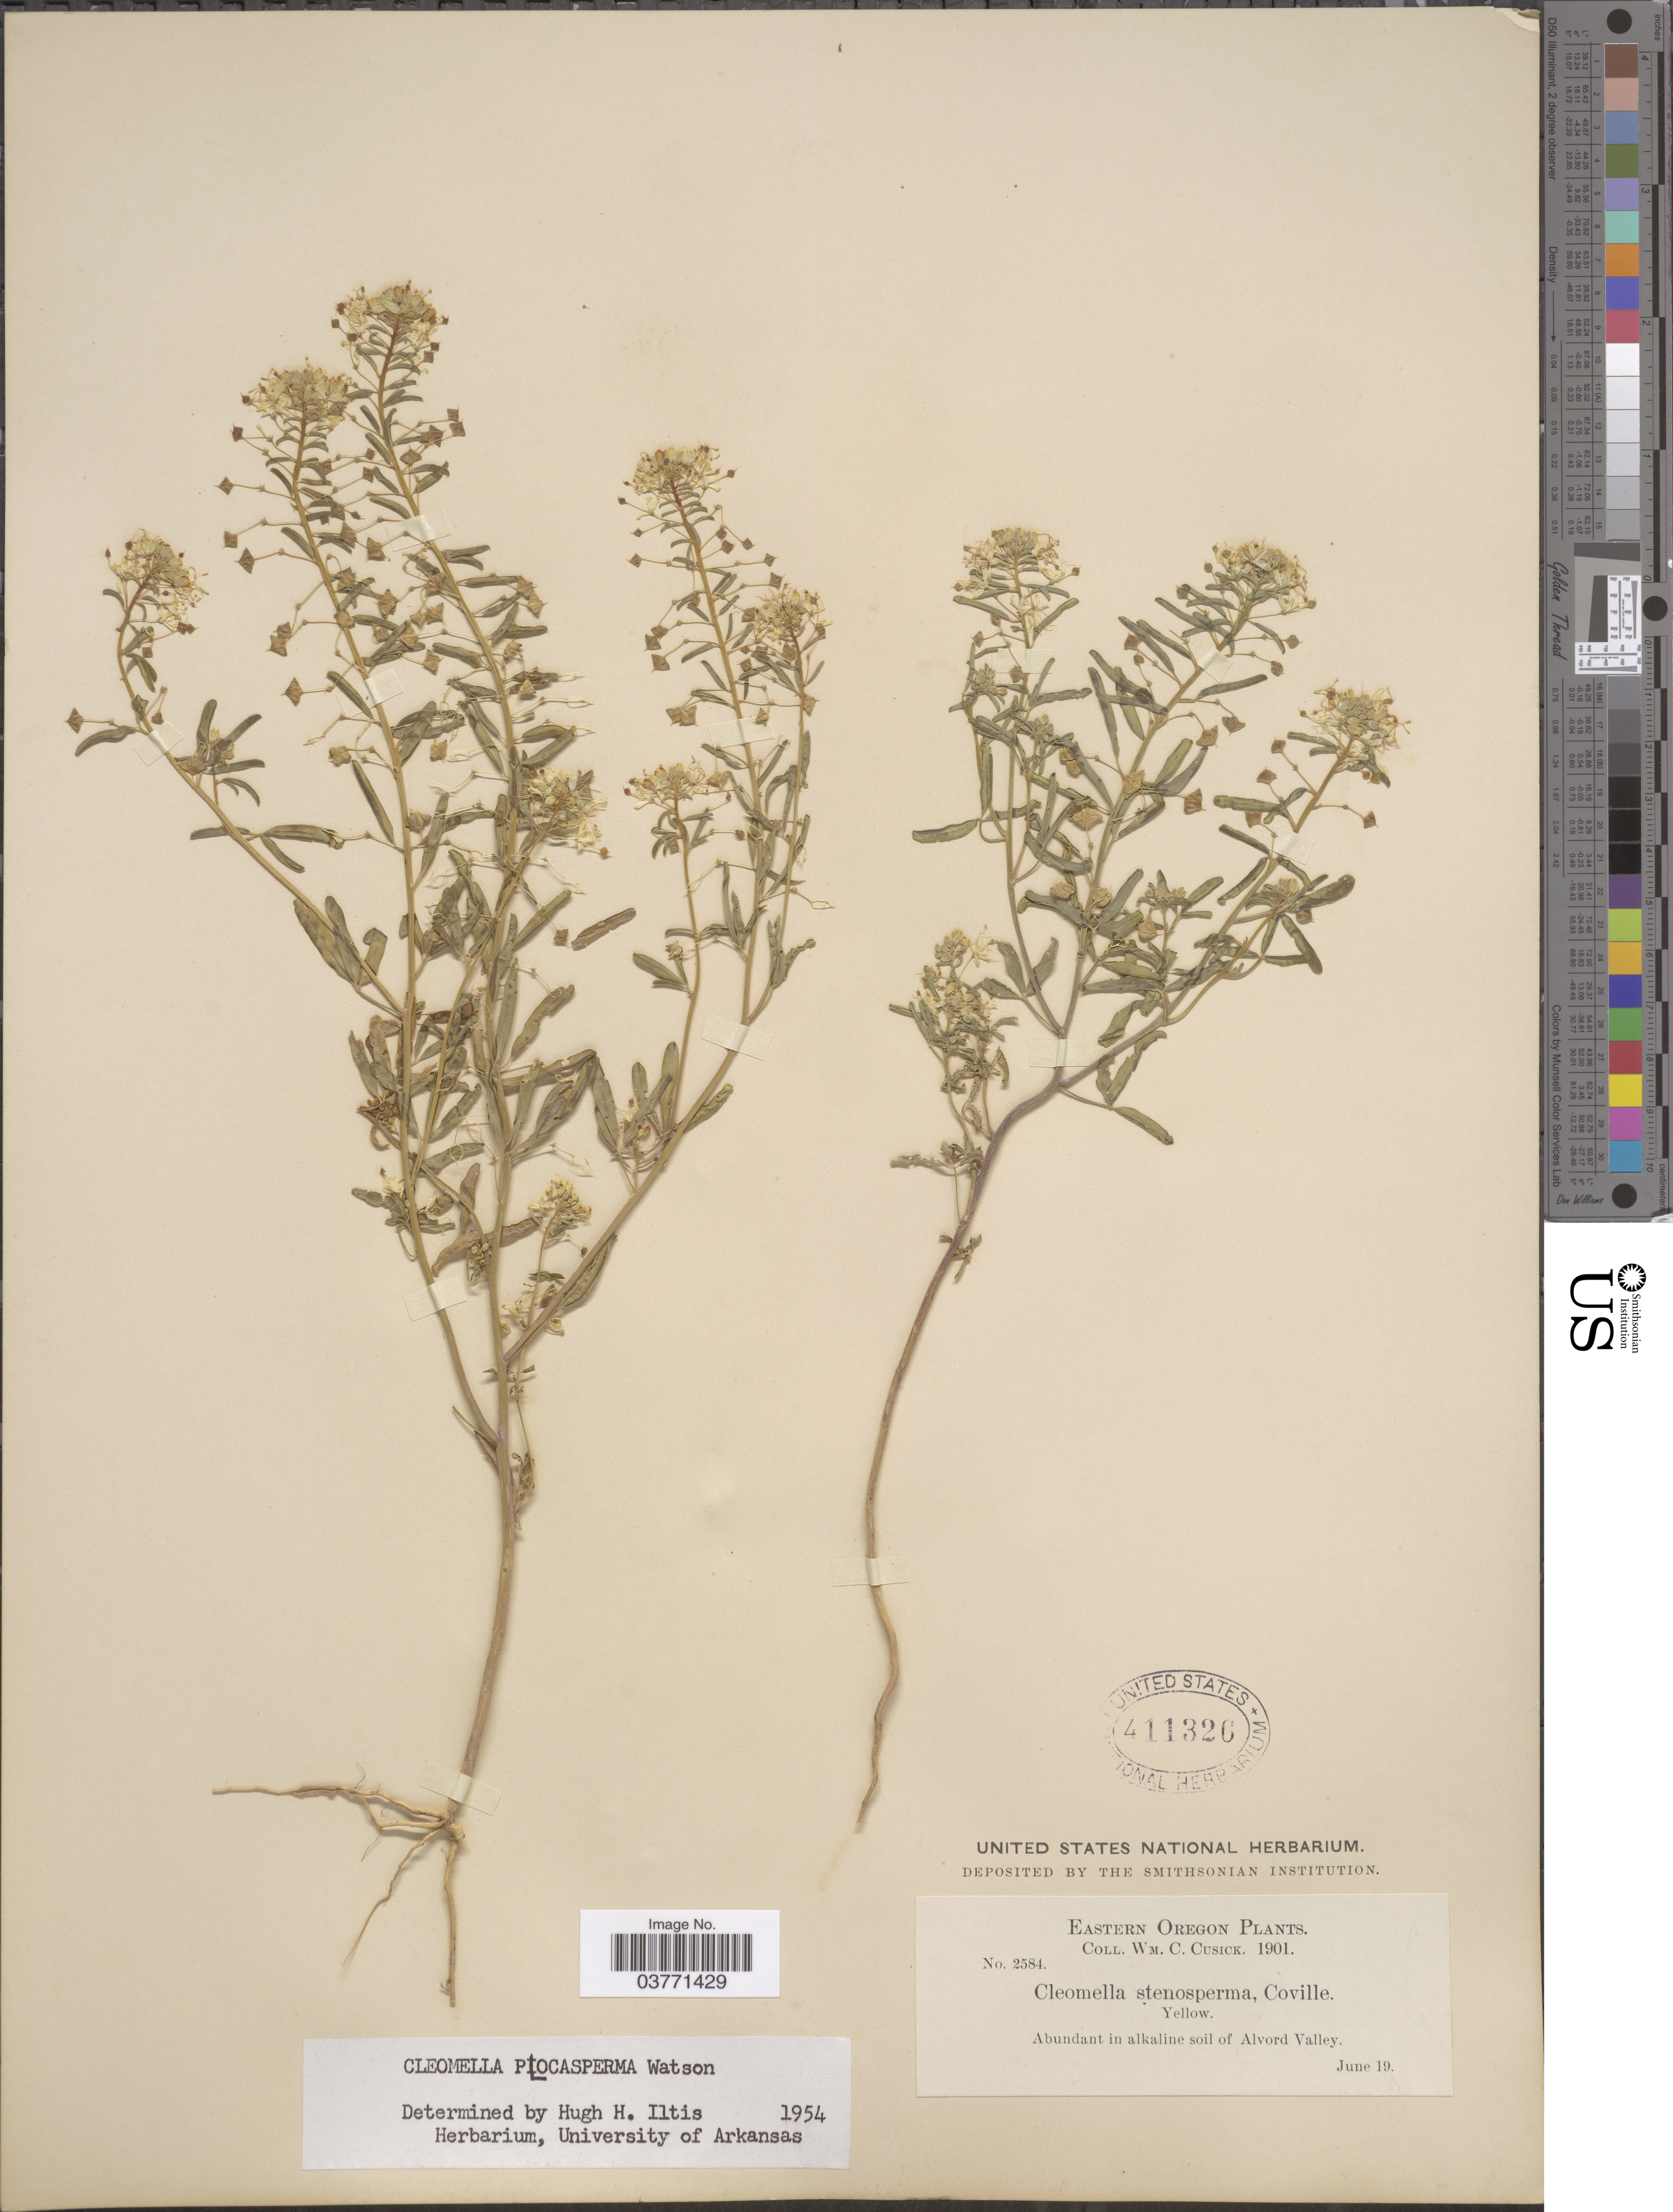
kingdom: Plantae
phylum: Tracheophyta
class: Magnoliopsida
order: Brassicales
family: Cleomaceae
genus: Cleomella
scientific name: Cleomella plocasperma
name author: S. Watson in C. King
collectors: W. C. Cusick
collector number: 2584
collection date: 1901-06-19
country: United States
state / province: Oregon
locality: Eastern Oregon. Abundant in alkaline soil of Alvord Valley.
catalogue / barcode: US 411326